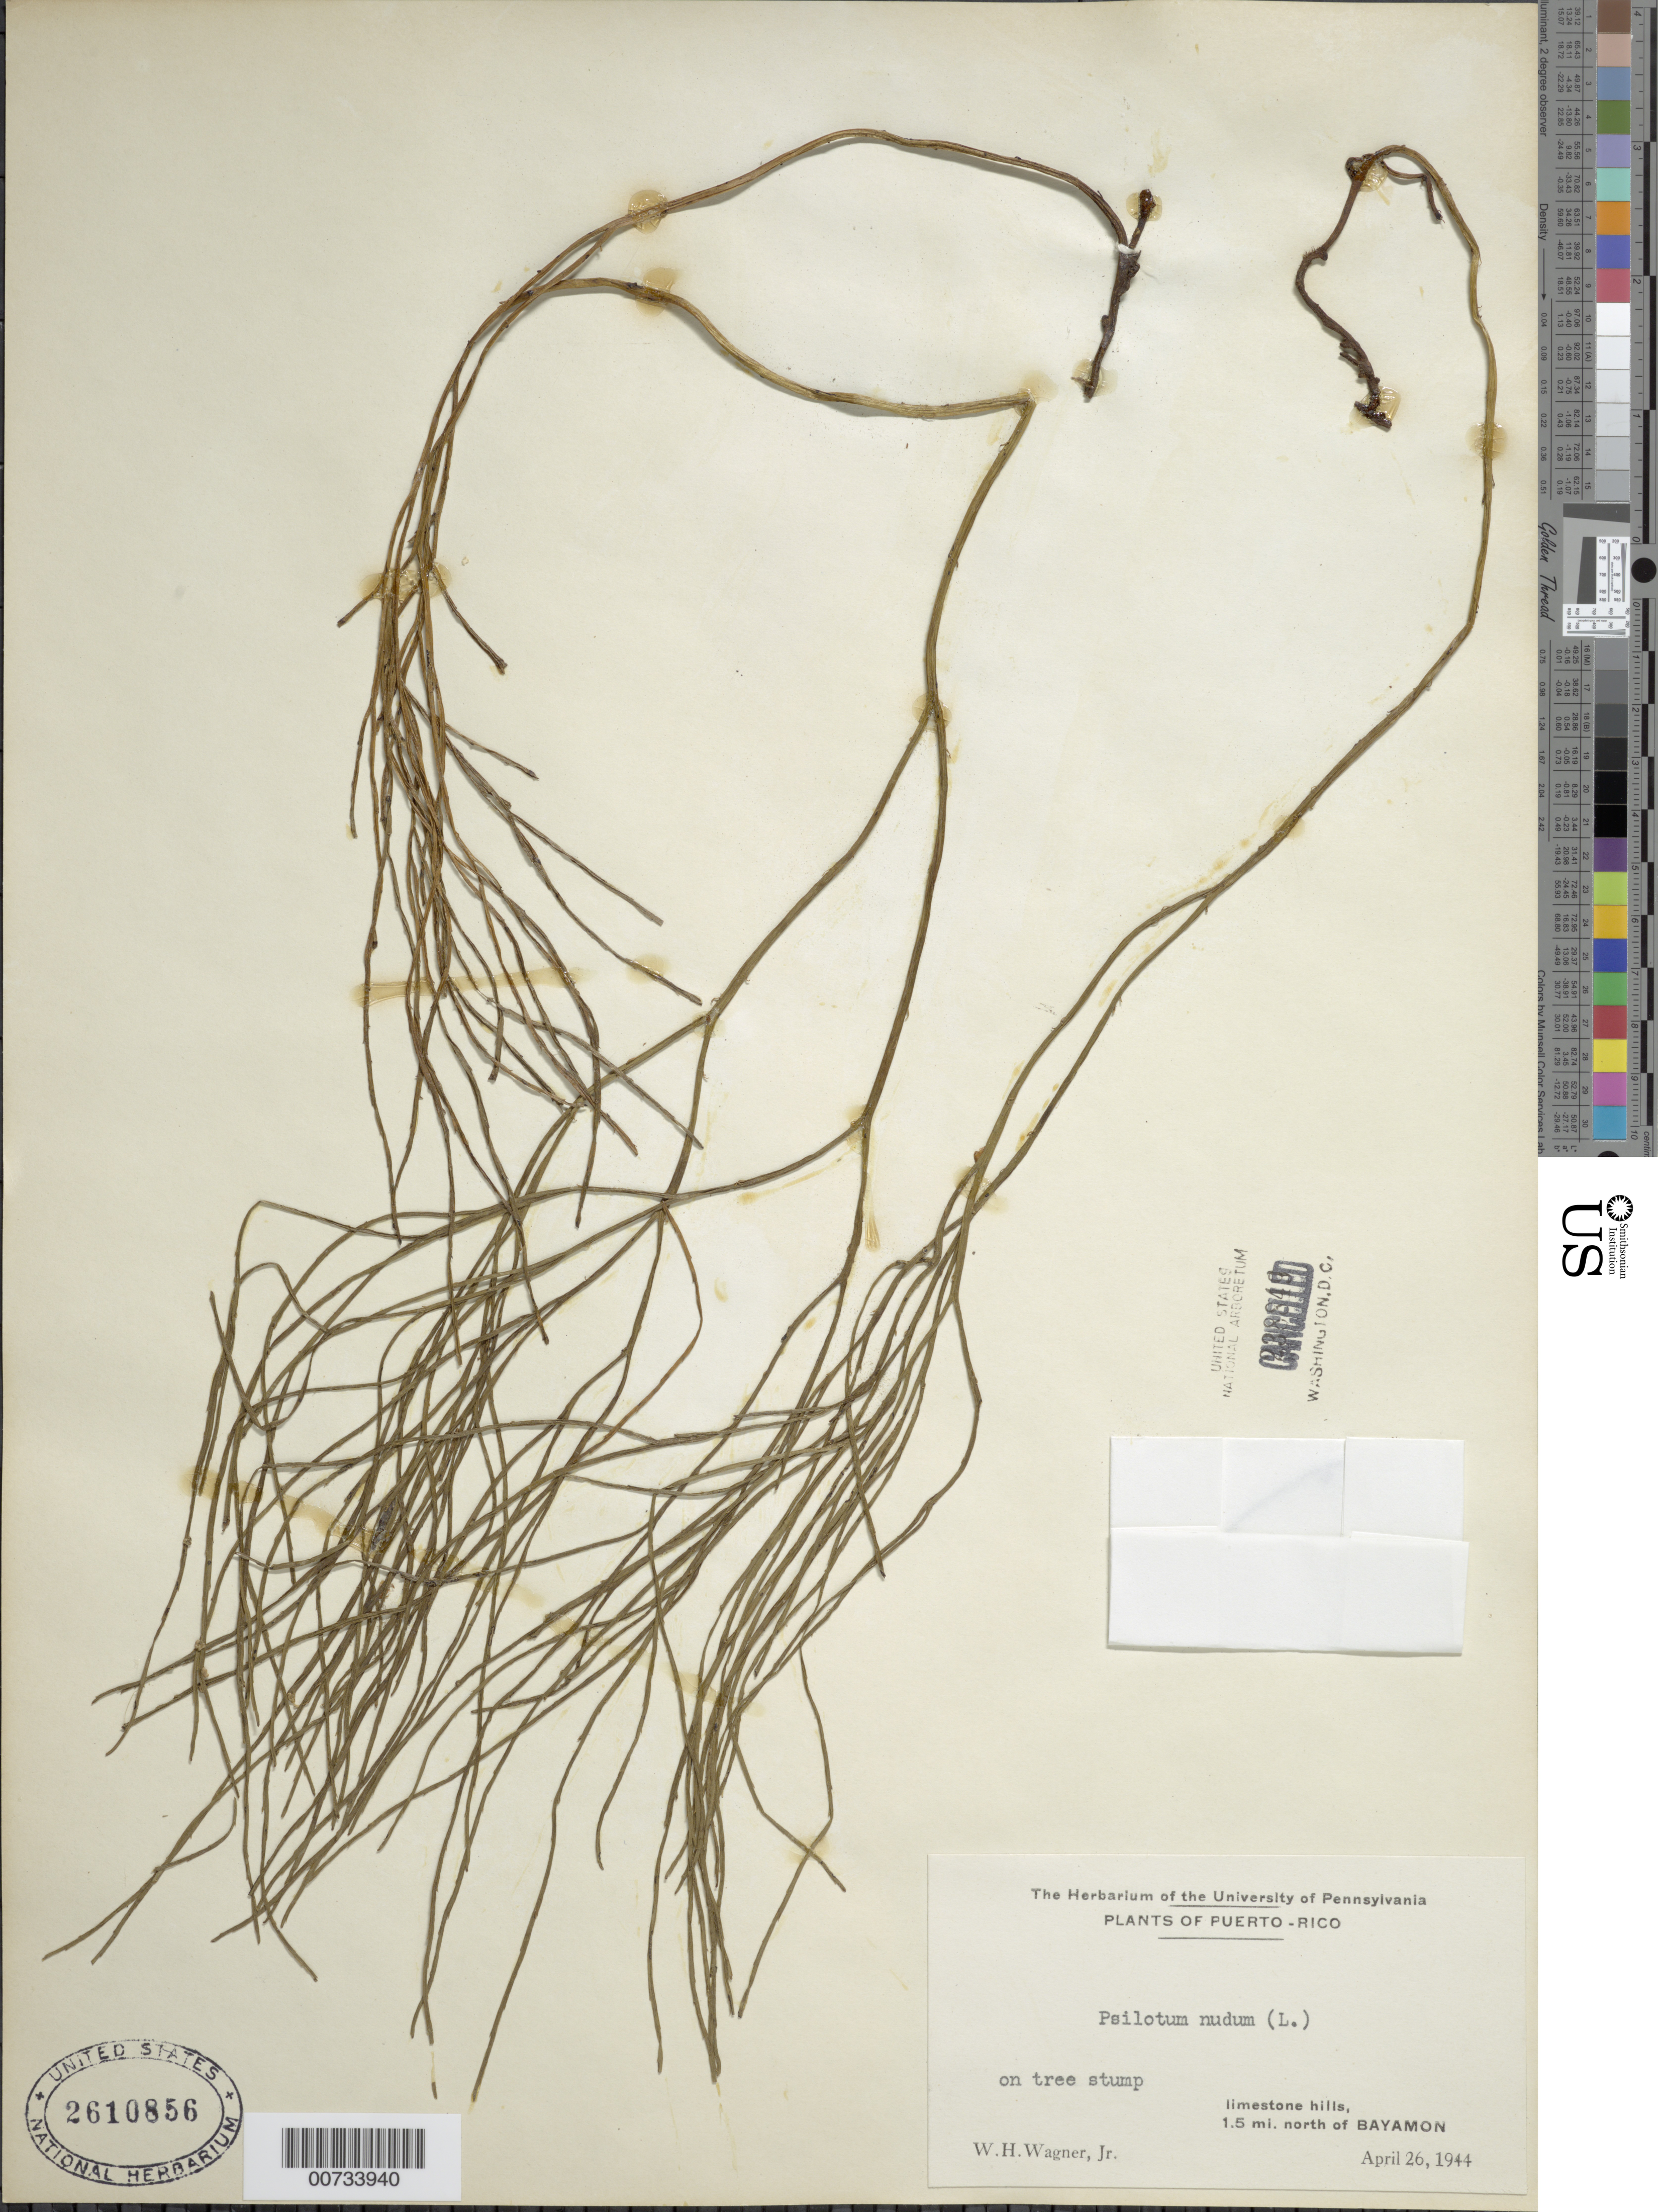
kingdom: Plantae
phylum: Tracheophyta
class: Polypodiopsida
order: Psilotales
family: Psilotaceae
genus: Psilotum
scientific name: Psilotum nudum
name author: (L.) P. Beauv.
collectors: W. H. Wagner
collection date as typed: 26 Apr 1944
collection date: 1944-04-26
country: Puerto Rico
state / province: Bayamón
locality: Bayamon, 1.5 mi N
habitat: Limestone hills, on tree stump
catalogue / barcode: US 2610856